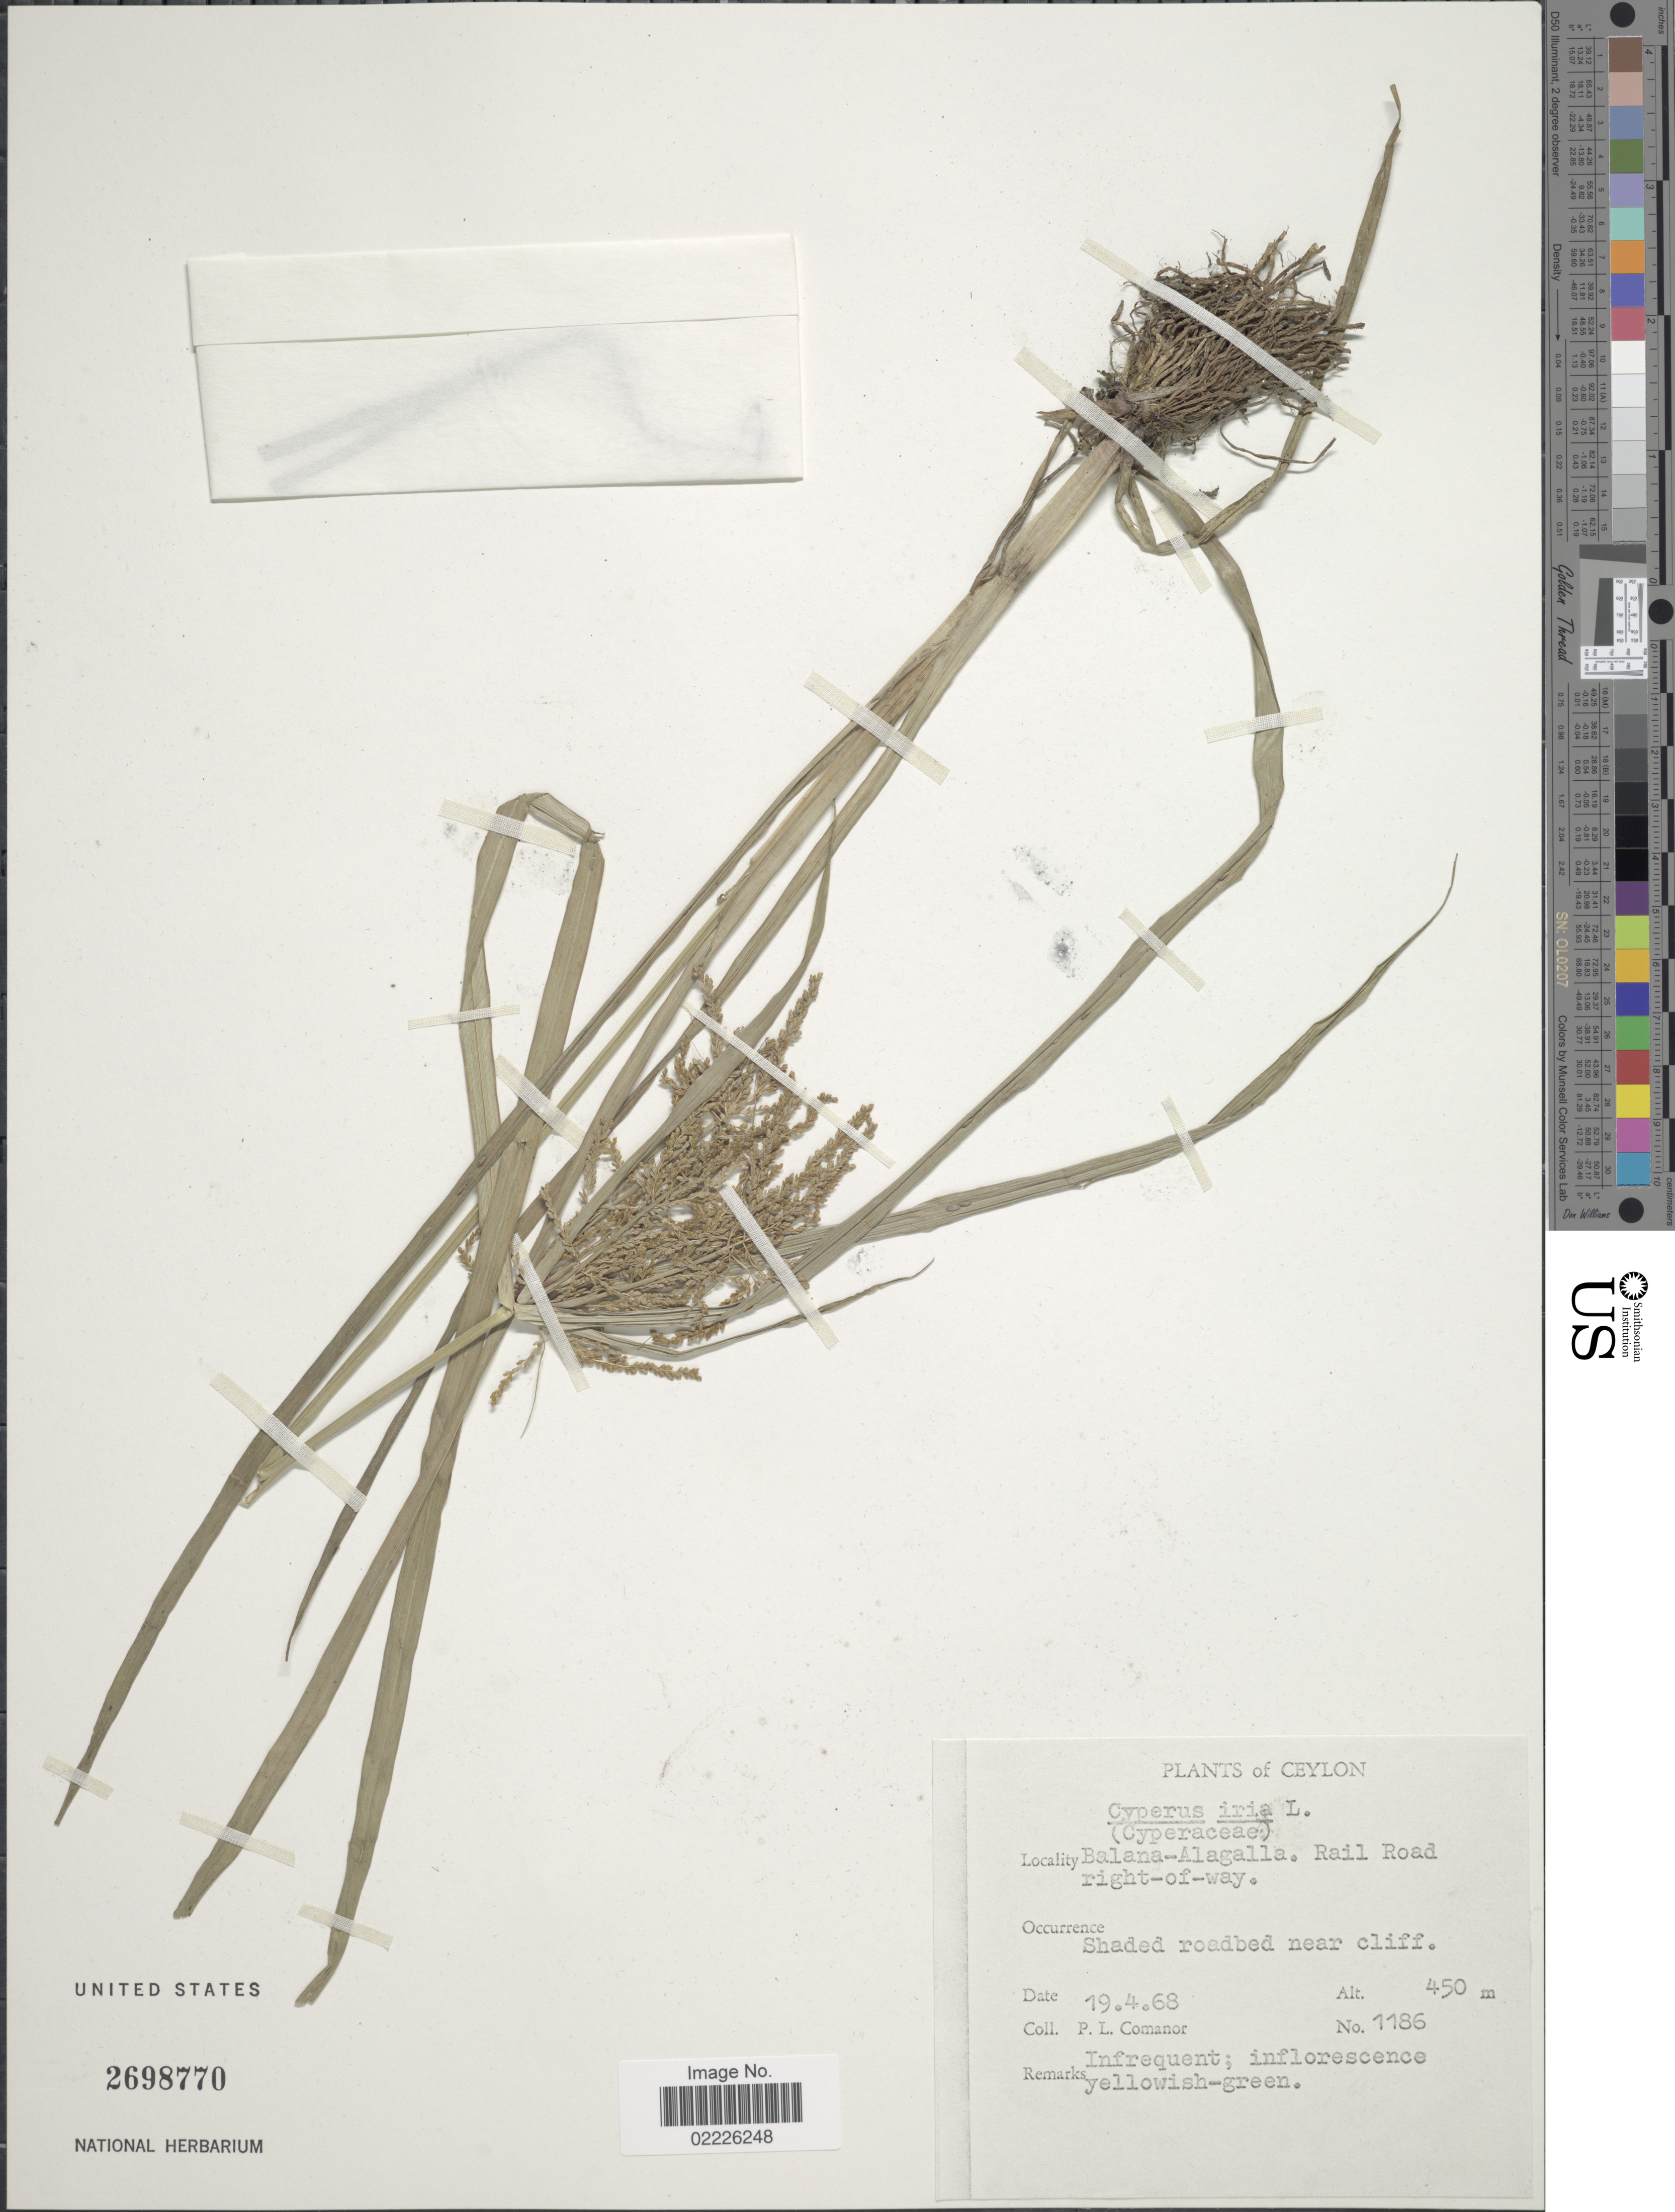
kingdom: Plantae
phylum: Tracheophyta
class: Liliopsida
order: Poales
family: Cyperaceae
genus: Cyperus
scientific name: Cyperus iria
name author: L.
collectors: P. Comanor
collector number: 1186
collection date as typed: Transcribed d/m/y: 19/4/68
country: Sri Lanka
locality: Ceylon. Shaded roadbed near cliff.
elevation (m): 450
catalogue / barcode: US 2698770